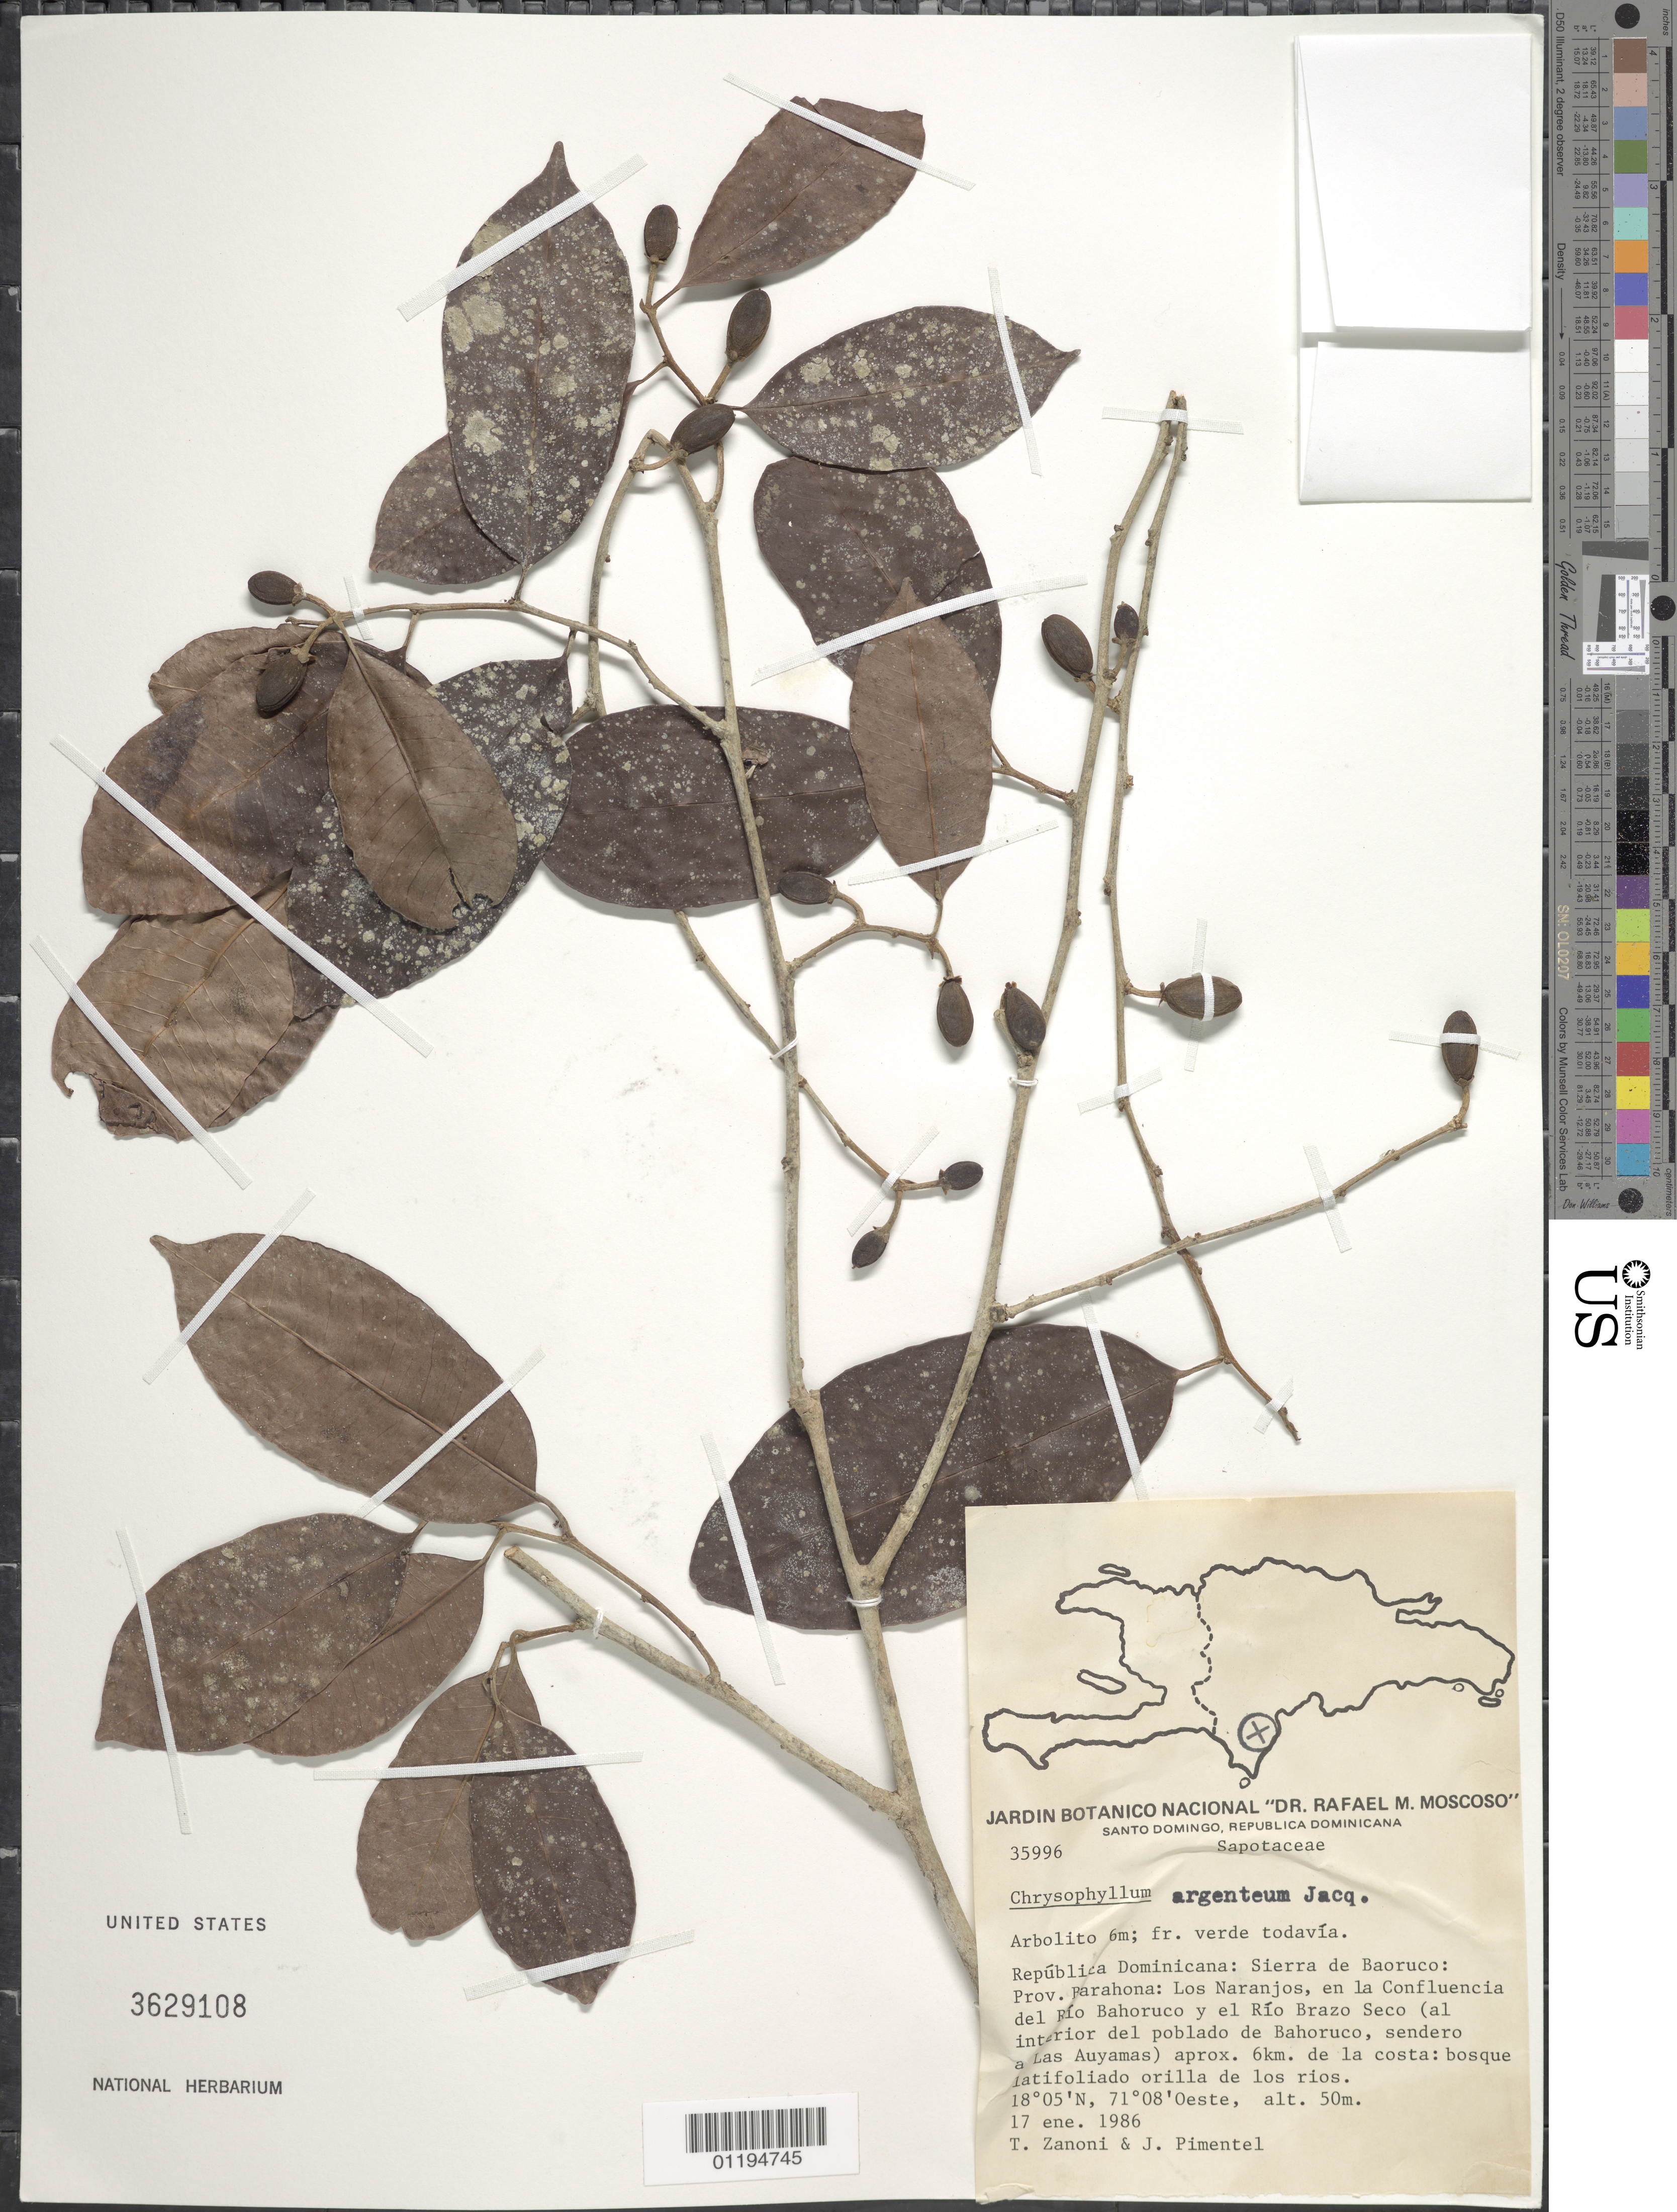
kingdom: Plantae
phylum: Tracheophyta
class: Magnoliopsida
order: Ericales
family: Sapotaceae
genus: Chrysophyllum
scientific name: Chrysophyllum argenteum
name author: Jacq.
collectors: T. A. Zanoni & J. Pimental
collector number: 35996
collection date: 1986-01-17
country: Dominican Republic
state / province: Barahona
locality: Sierra de Baoruco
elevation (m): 50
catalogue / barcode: US 3629108